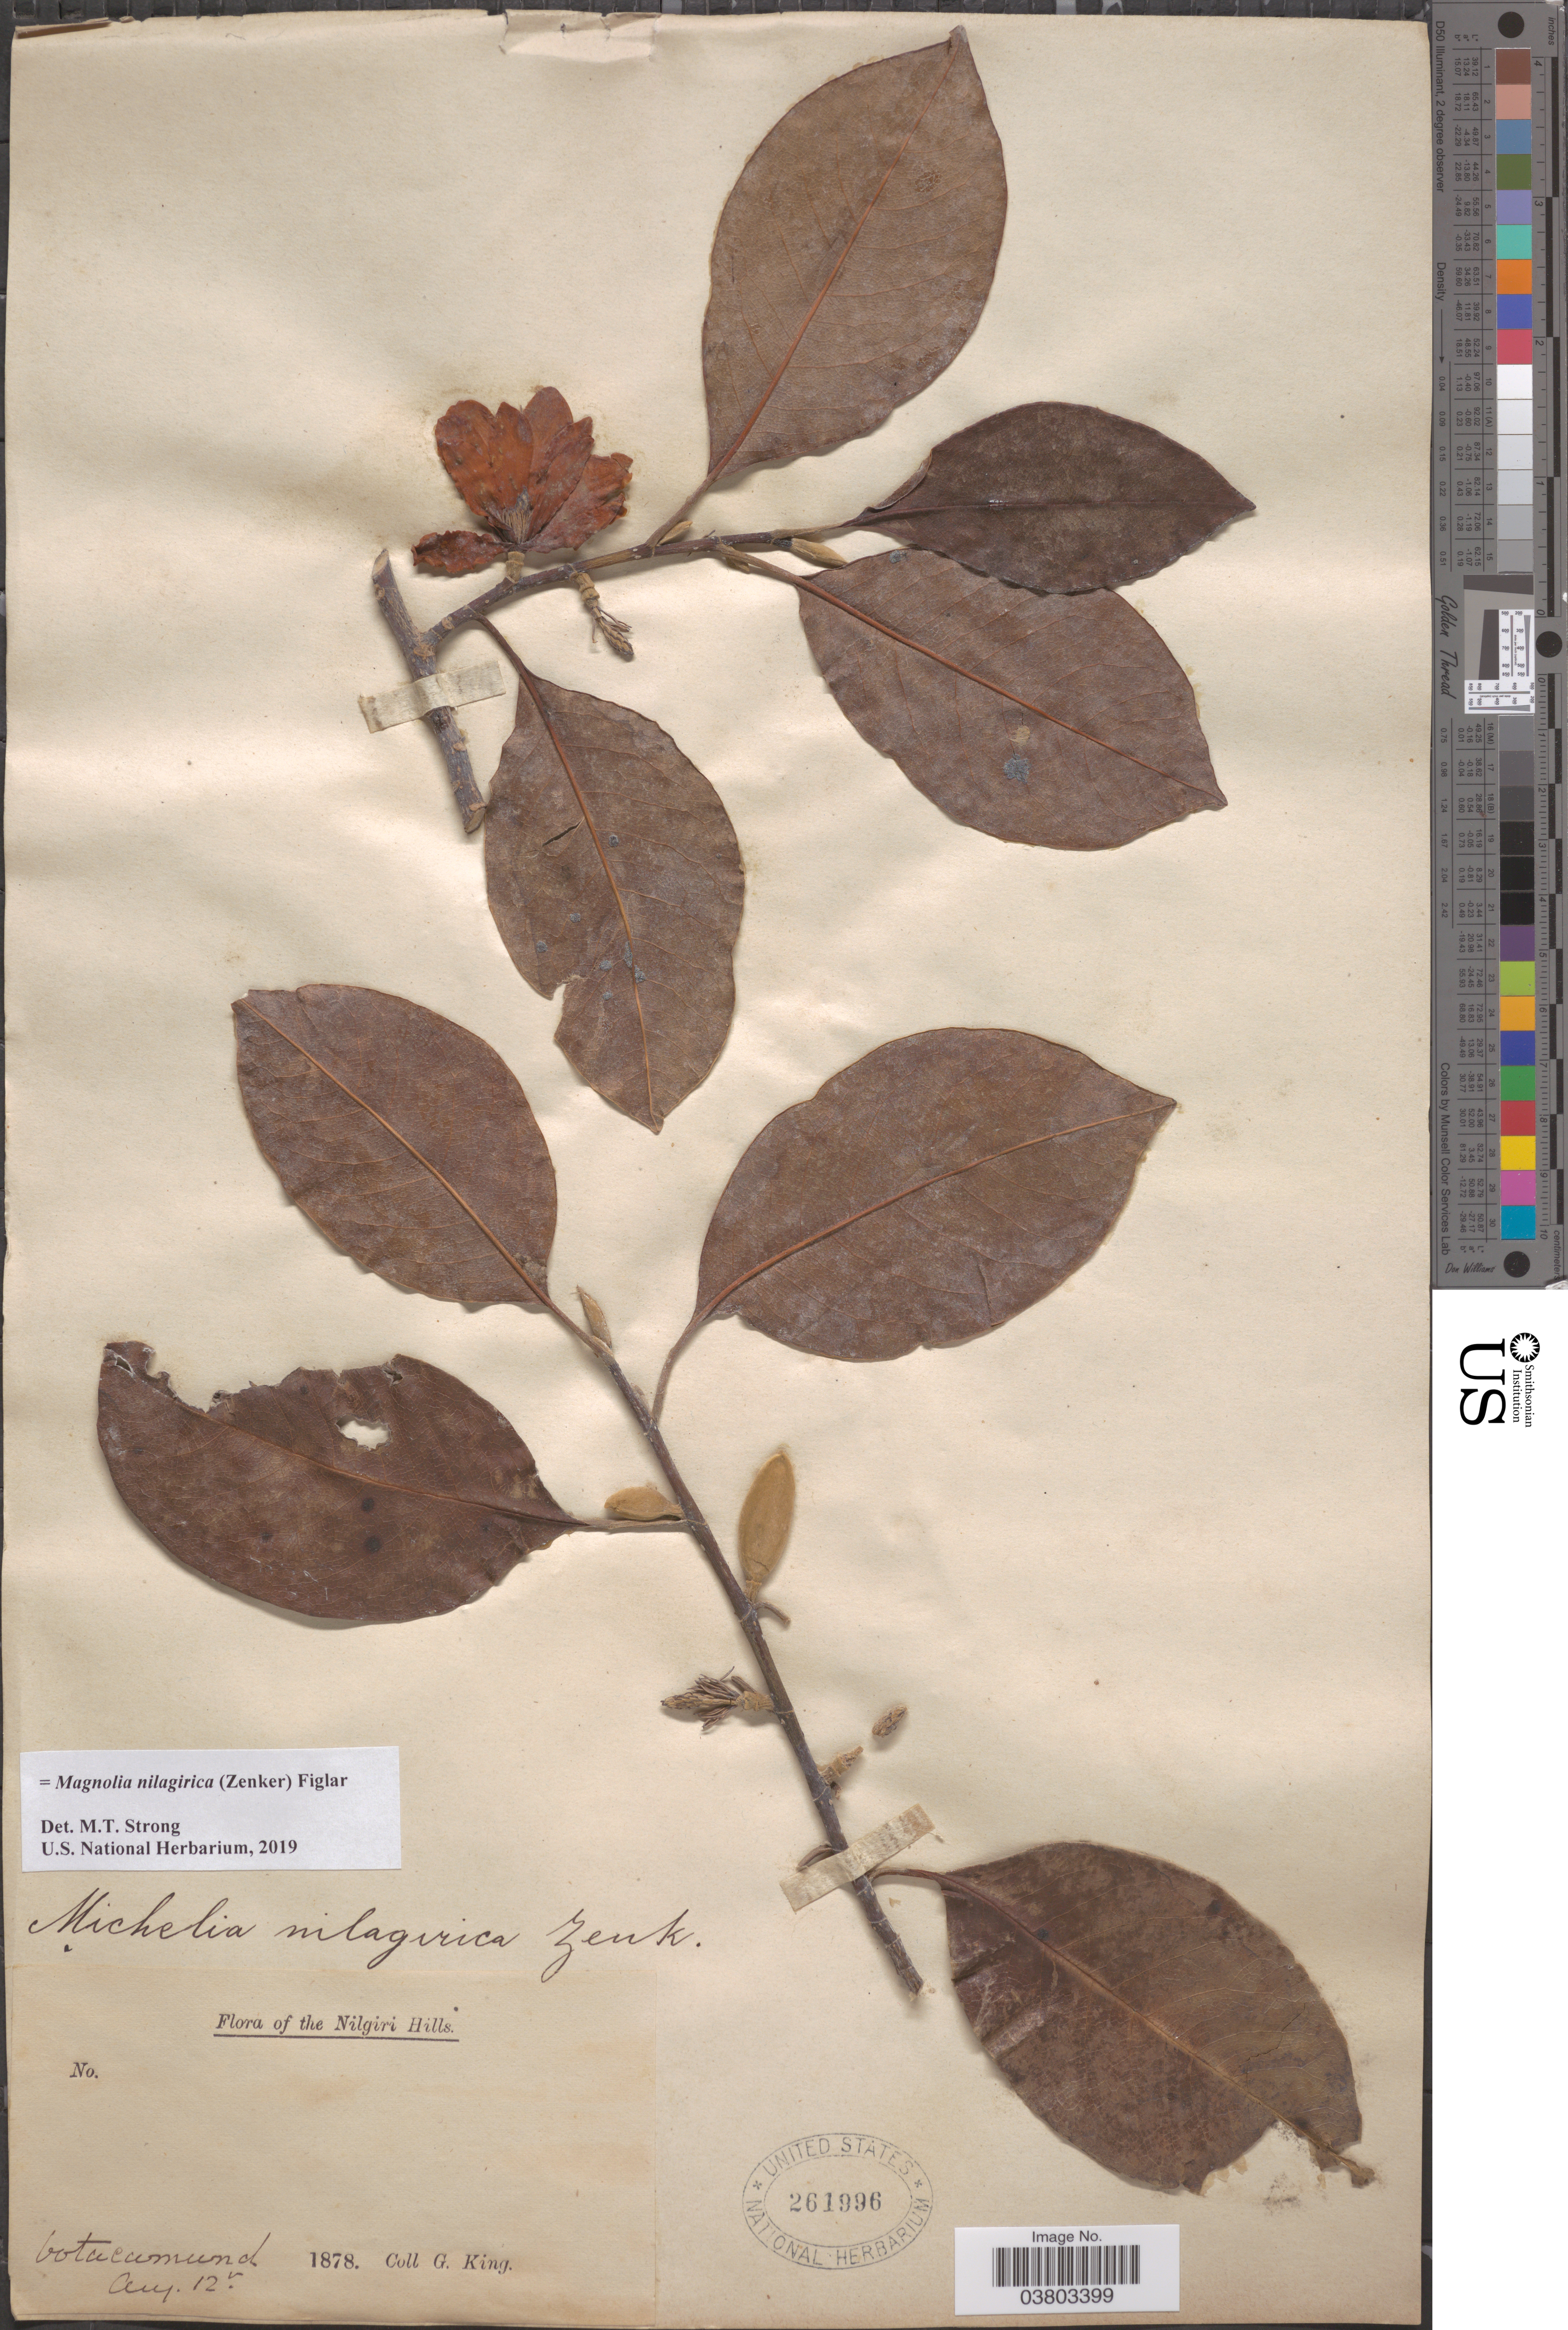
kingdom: Plantae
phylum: Tracheophyta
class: Magnoliopsida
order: Magnoliales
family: Magnoliaceae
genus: Magnolia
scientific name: Magnolia nilagirica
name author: (Zenker) Figlar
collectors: G. King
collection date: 1878-08-12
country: India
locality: The Nilgiri Hills. Ootacamund.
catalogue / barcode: US 261996